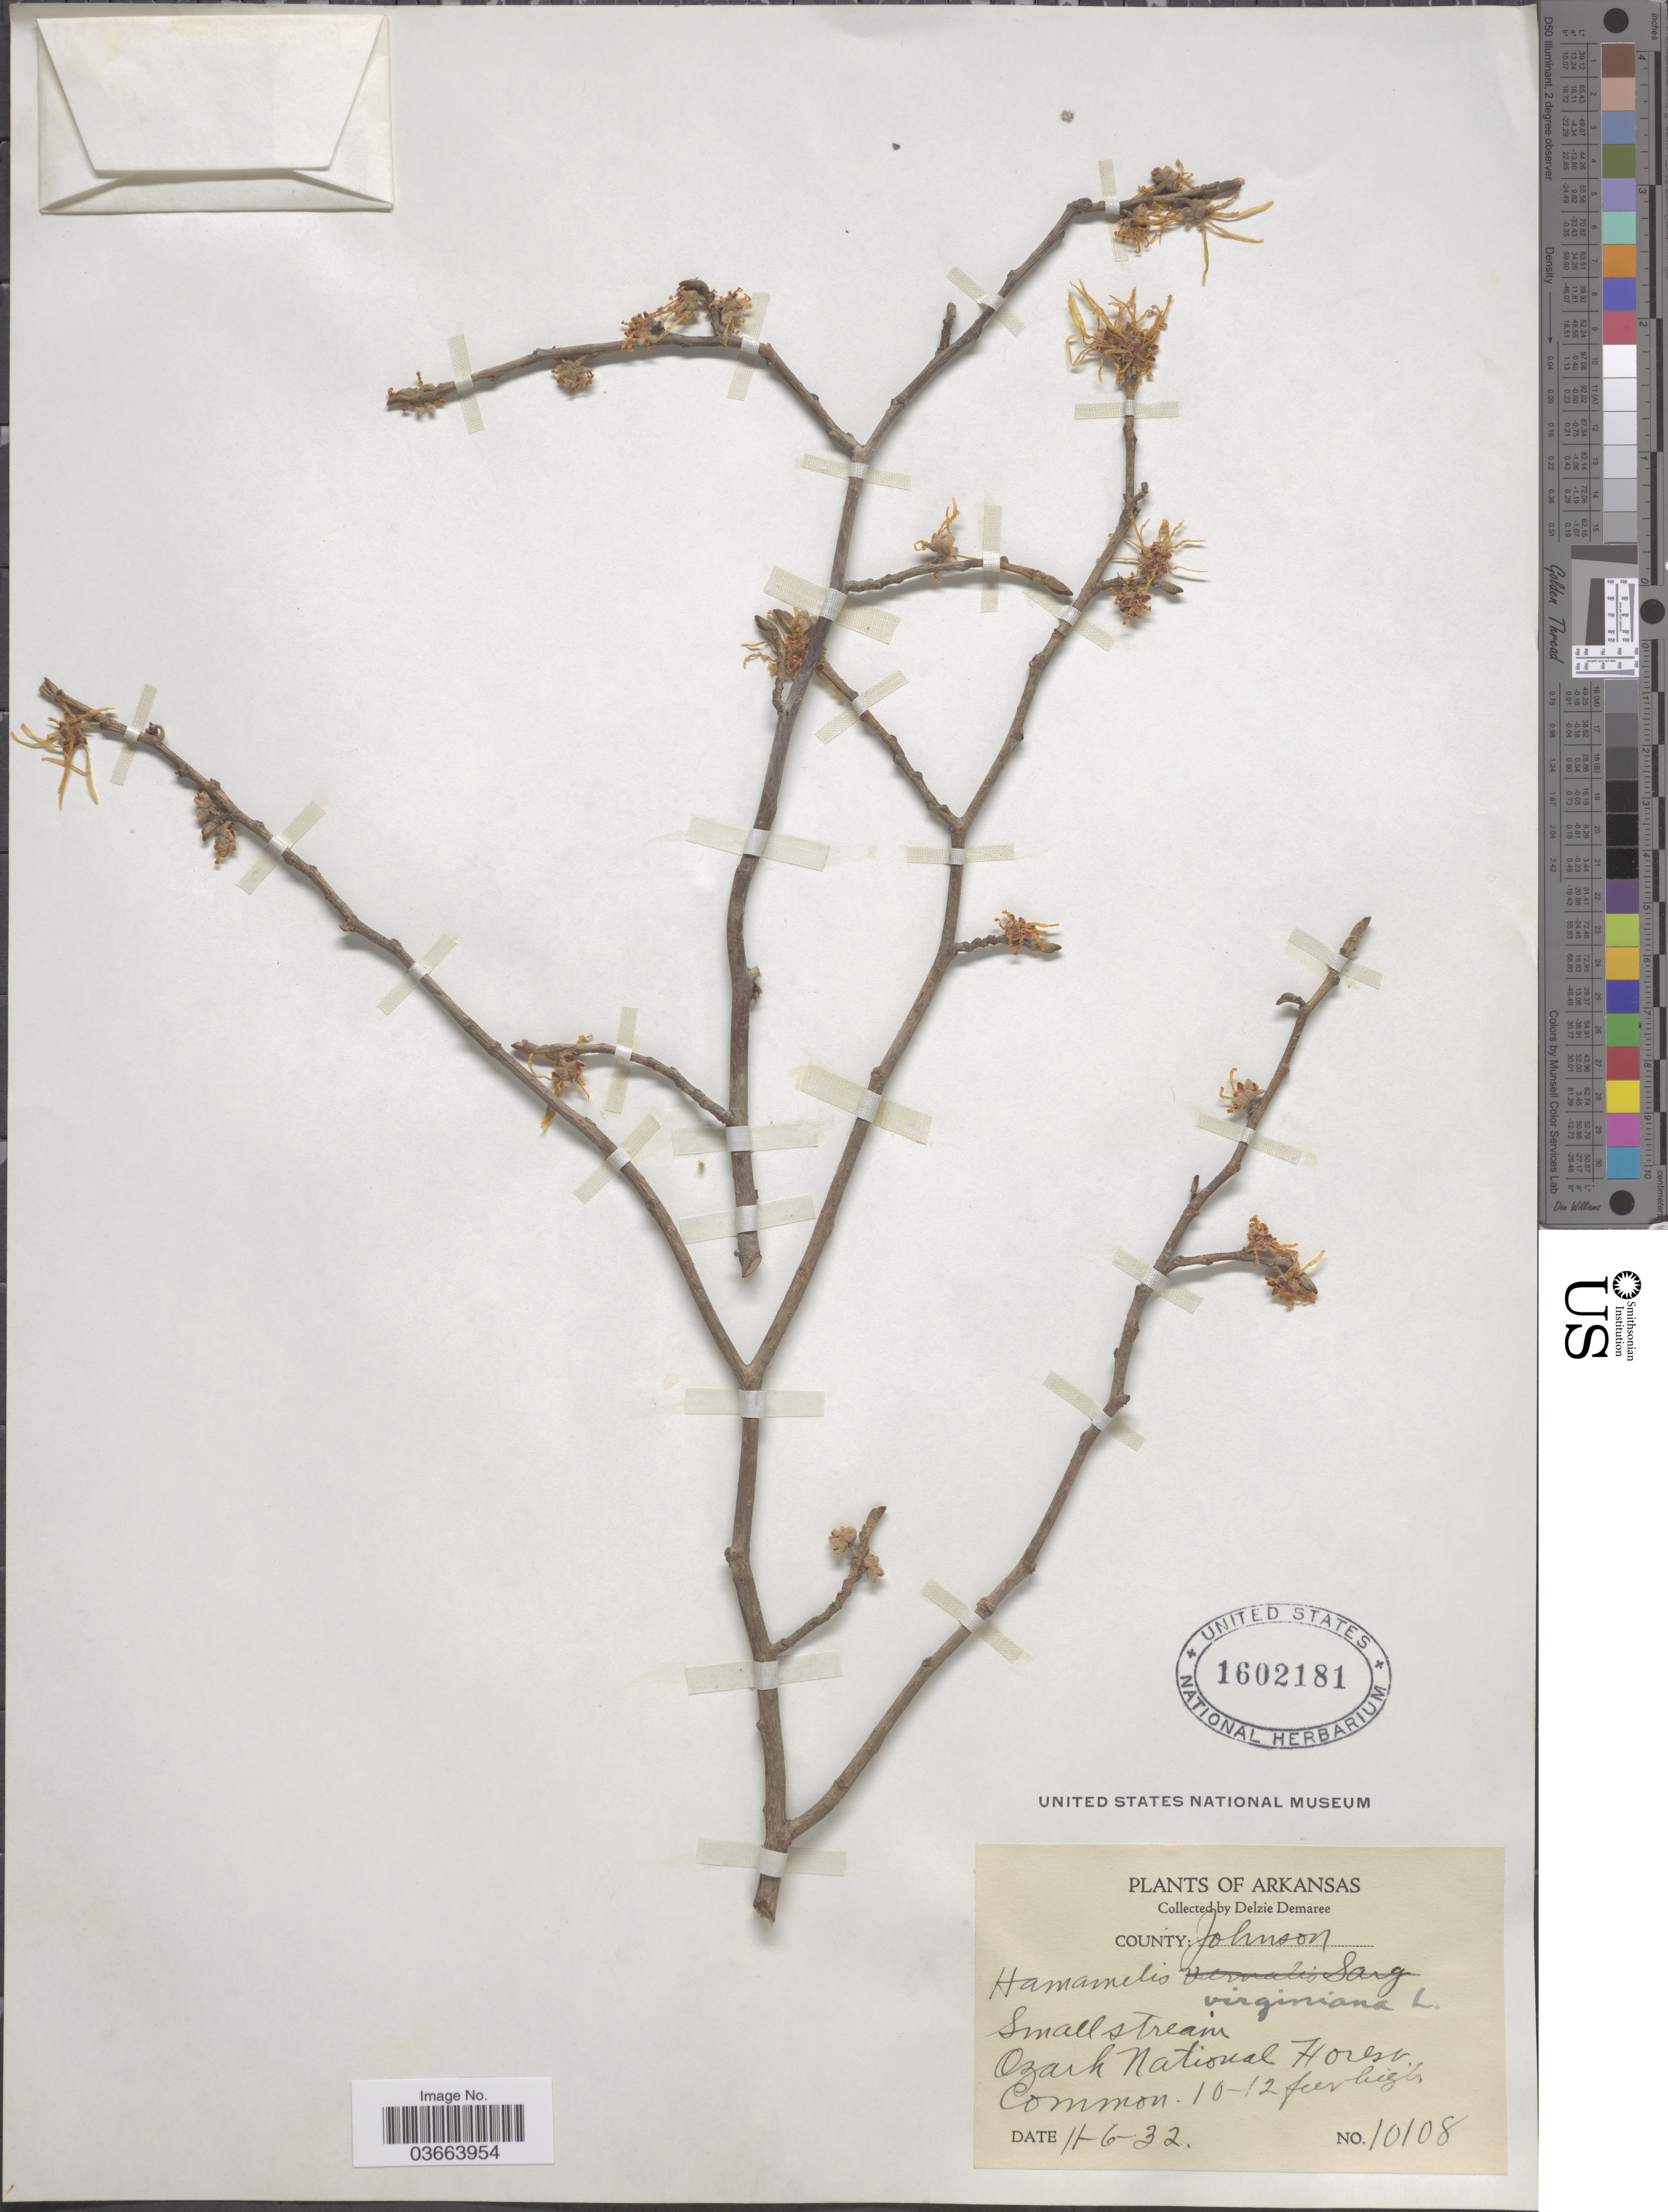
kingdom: Plantae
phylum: Tracheophyta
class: Magnoliopsida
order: Saxifragales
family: Hamamelidaceae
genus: Hamamelis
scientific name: Hamamelis virginiana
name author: L.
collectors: D. Demaree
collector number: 10108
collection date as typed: Transcribed d/m/y: 6/11/32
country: United States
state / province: Arkansas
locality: County: Johnson. Ozark National Forest.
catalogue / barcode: US 1602181